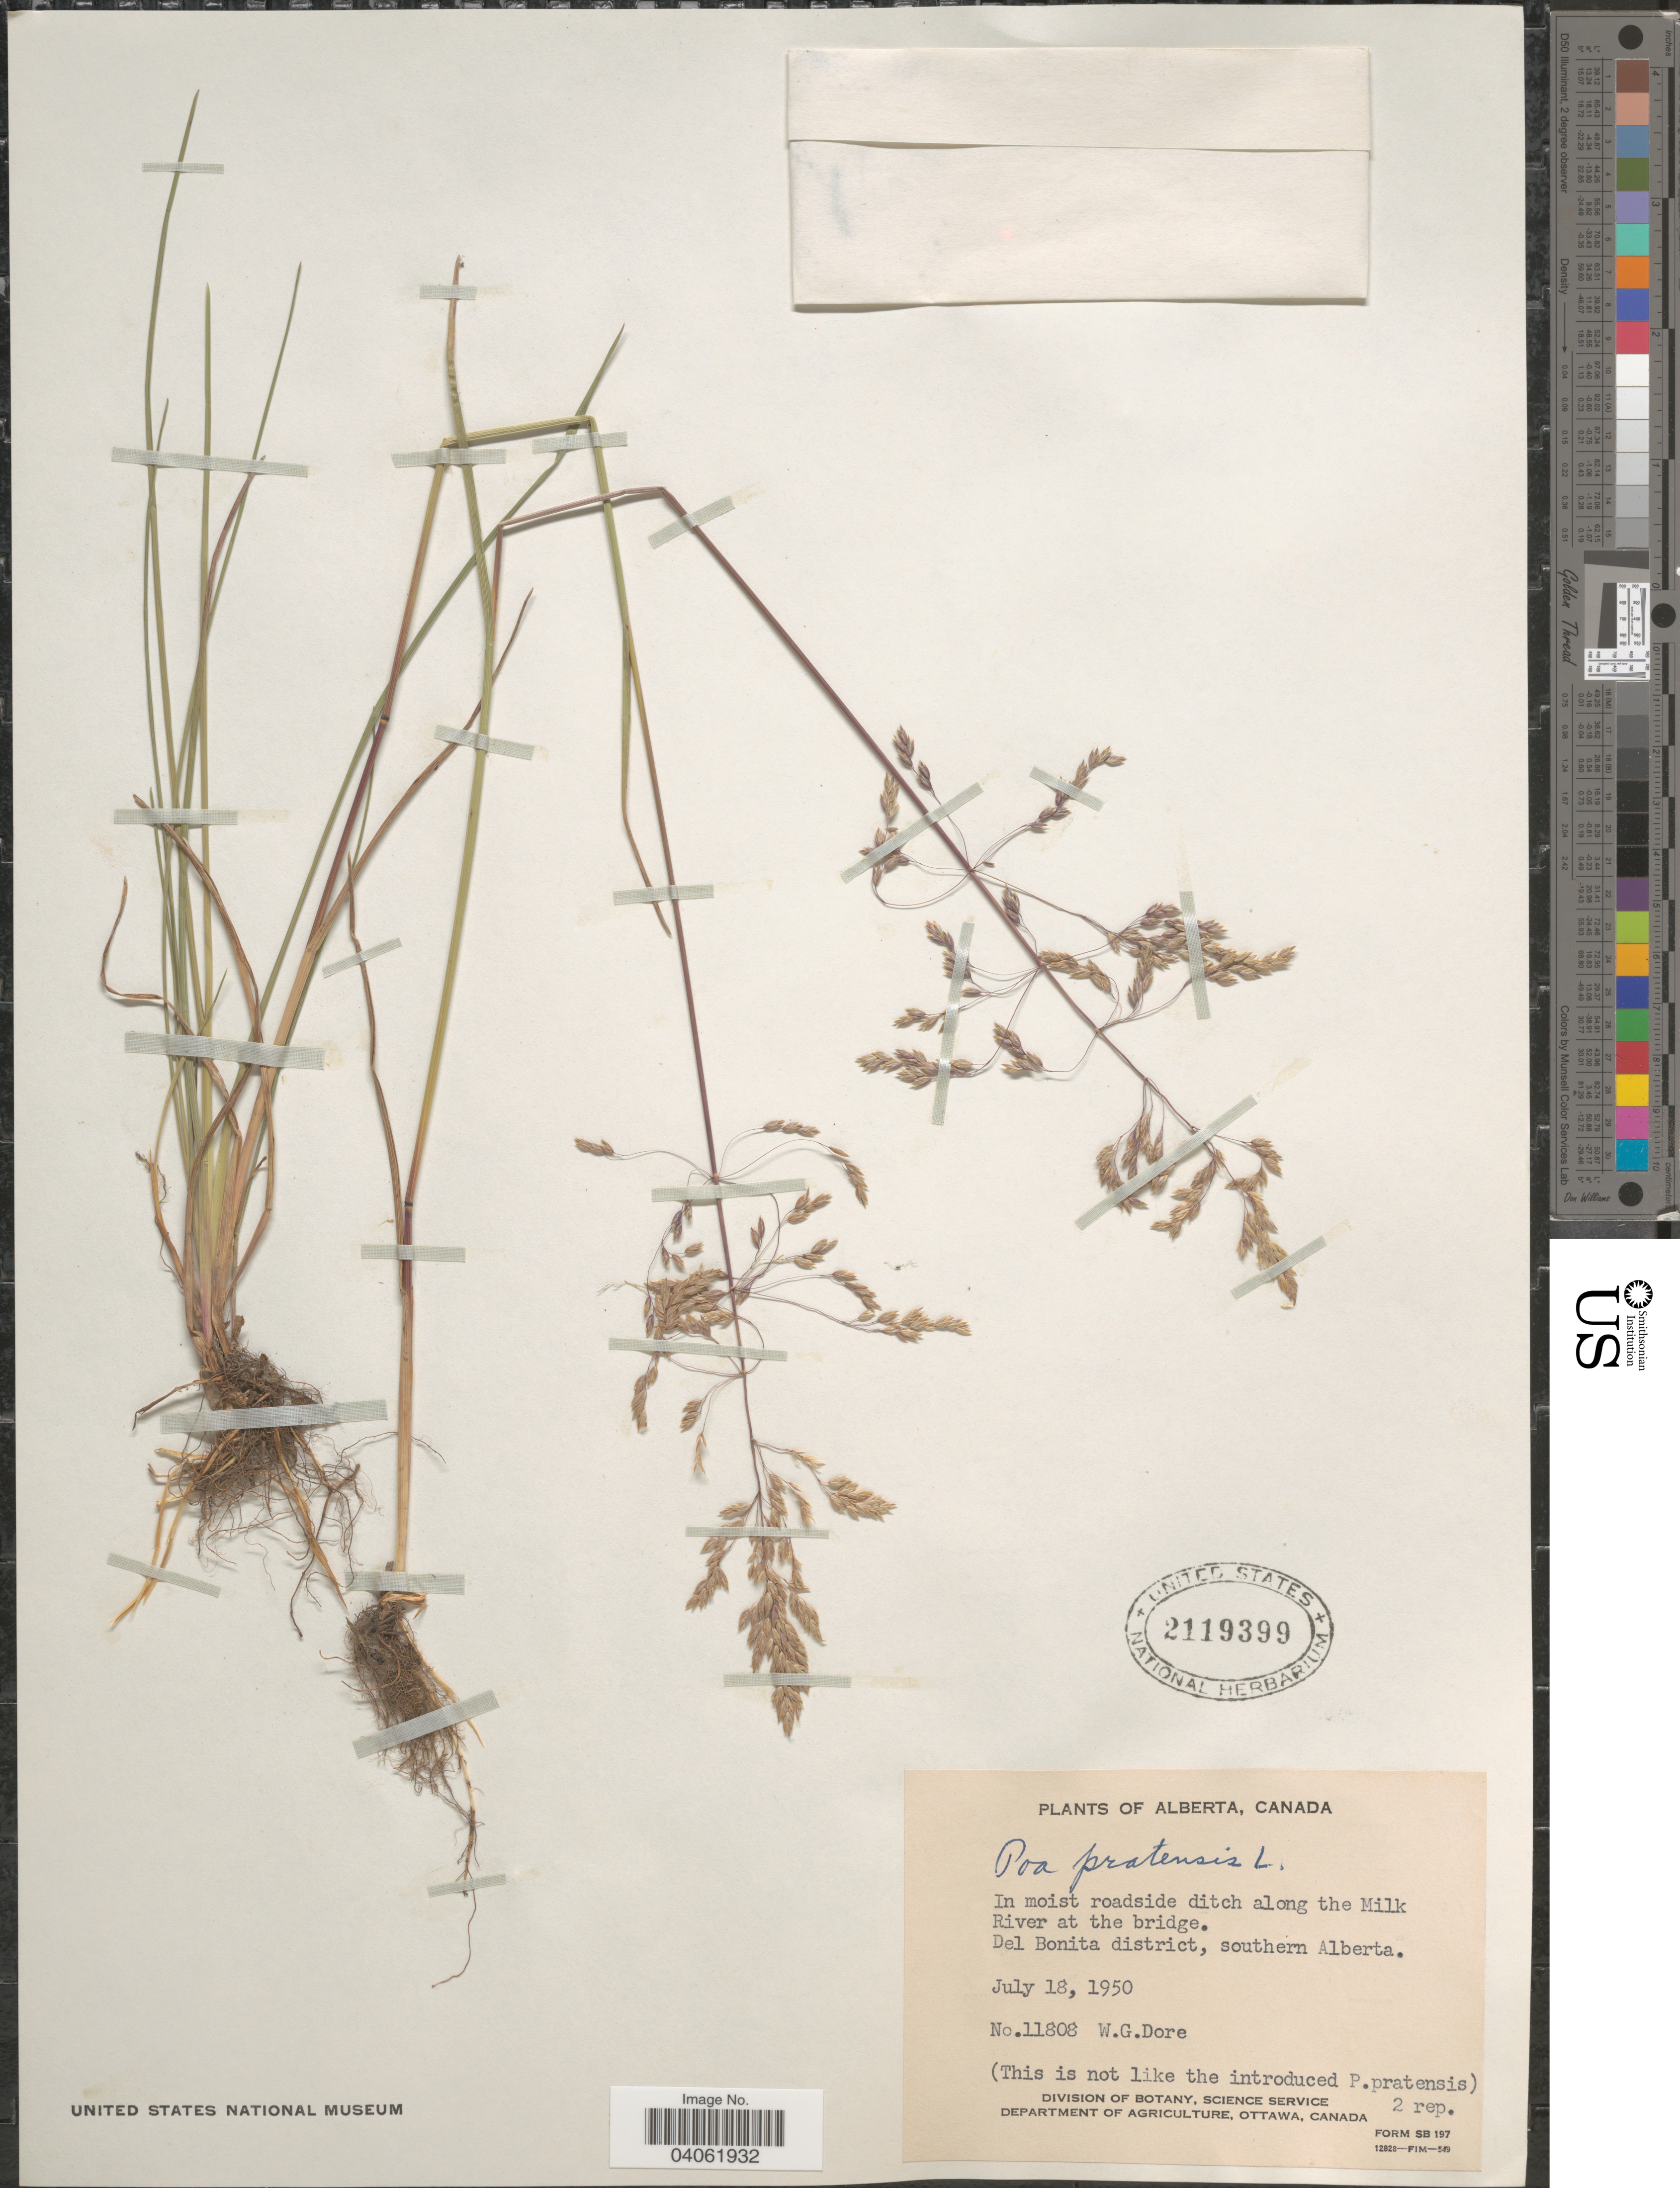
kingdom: Plantae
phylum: Tracheophyta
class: Liliopsida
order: Poales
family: Poaceae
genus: Poa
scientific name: Poa pratensis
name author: L.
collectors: W. Dore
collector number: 11808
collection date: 1950-07-18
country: Canada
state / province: Alberta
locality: Along the Milk River at the bridge. Del Bonita district, southern Alberta.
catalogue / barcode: US 2119399